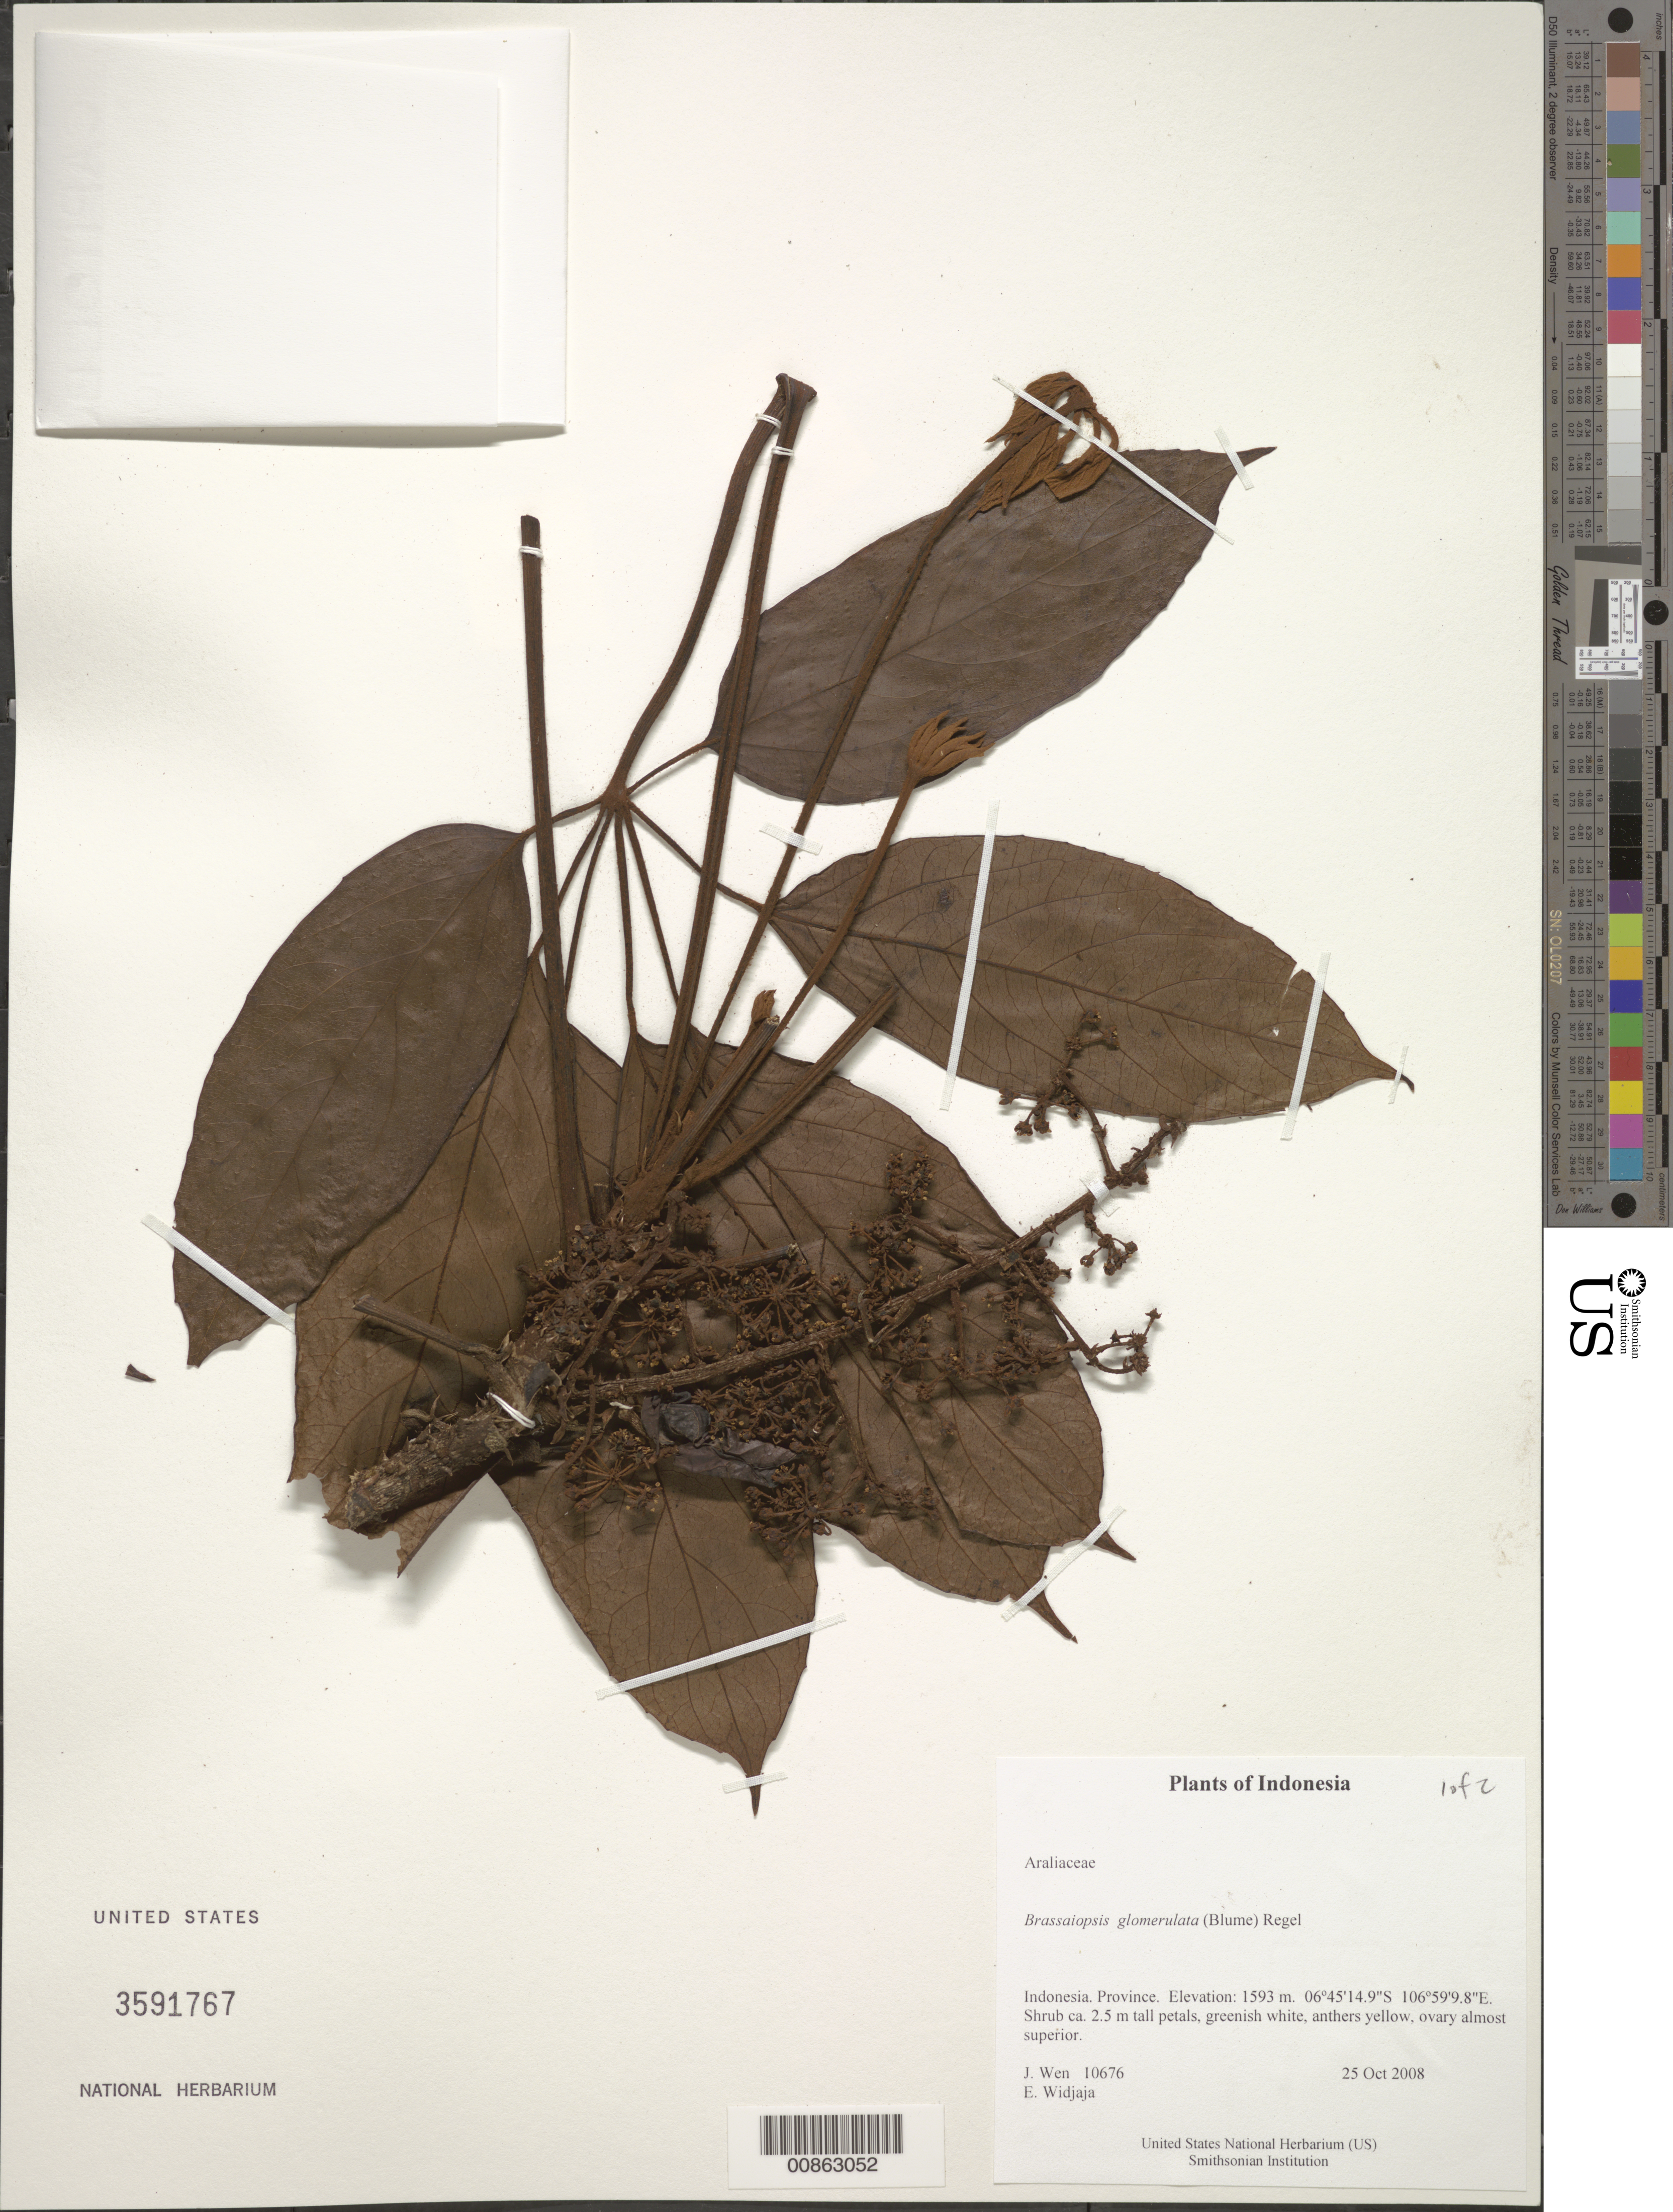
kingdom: Plantae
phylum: Tracheophyta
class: Magnoliopsida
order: Apiales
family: Araliaceae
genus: Brassaiopsis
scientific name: Brassaiopsis glomerulata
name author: (Blume) Regel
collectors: J. Wen & E. A. Widjaja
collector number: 10676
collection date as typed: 25 Oct 2008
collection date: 2008-10-25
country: Indonesia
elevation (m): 1593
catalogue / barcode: US 3591767